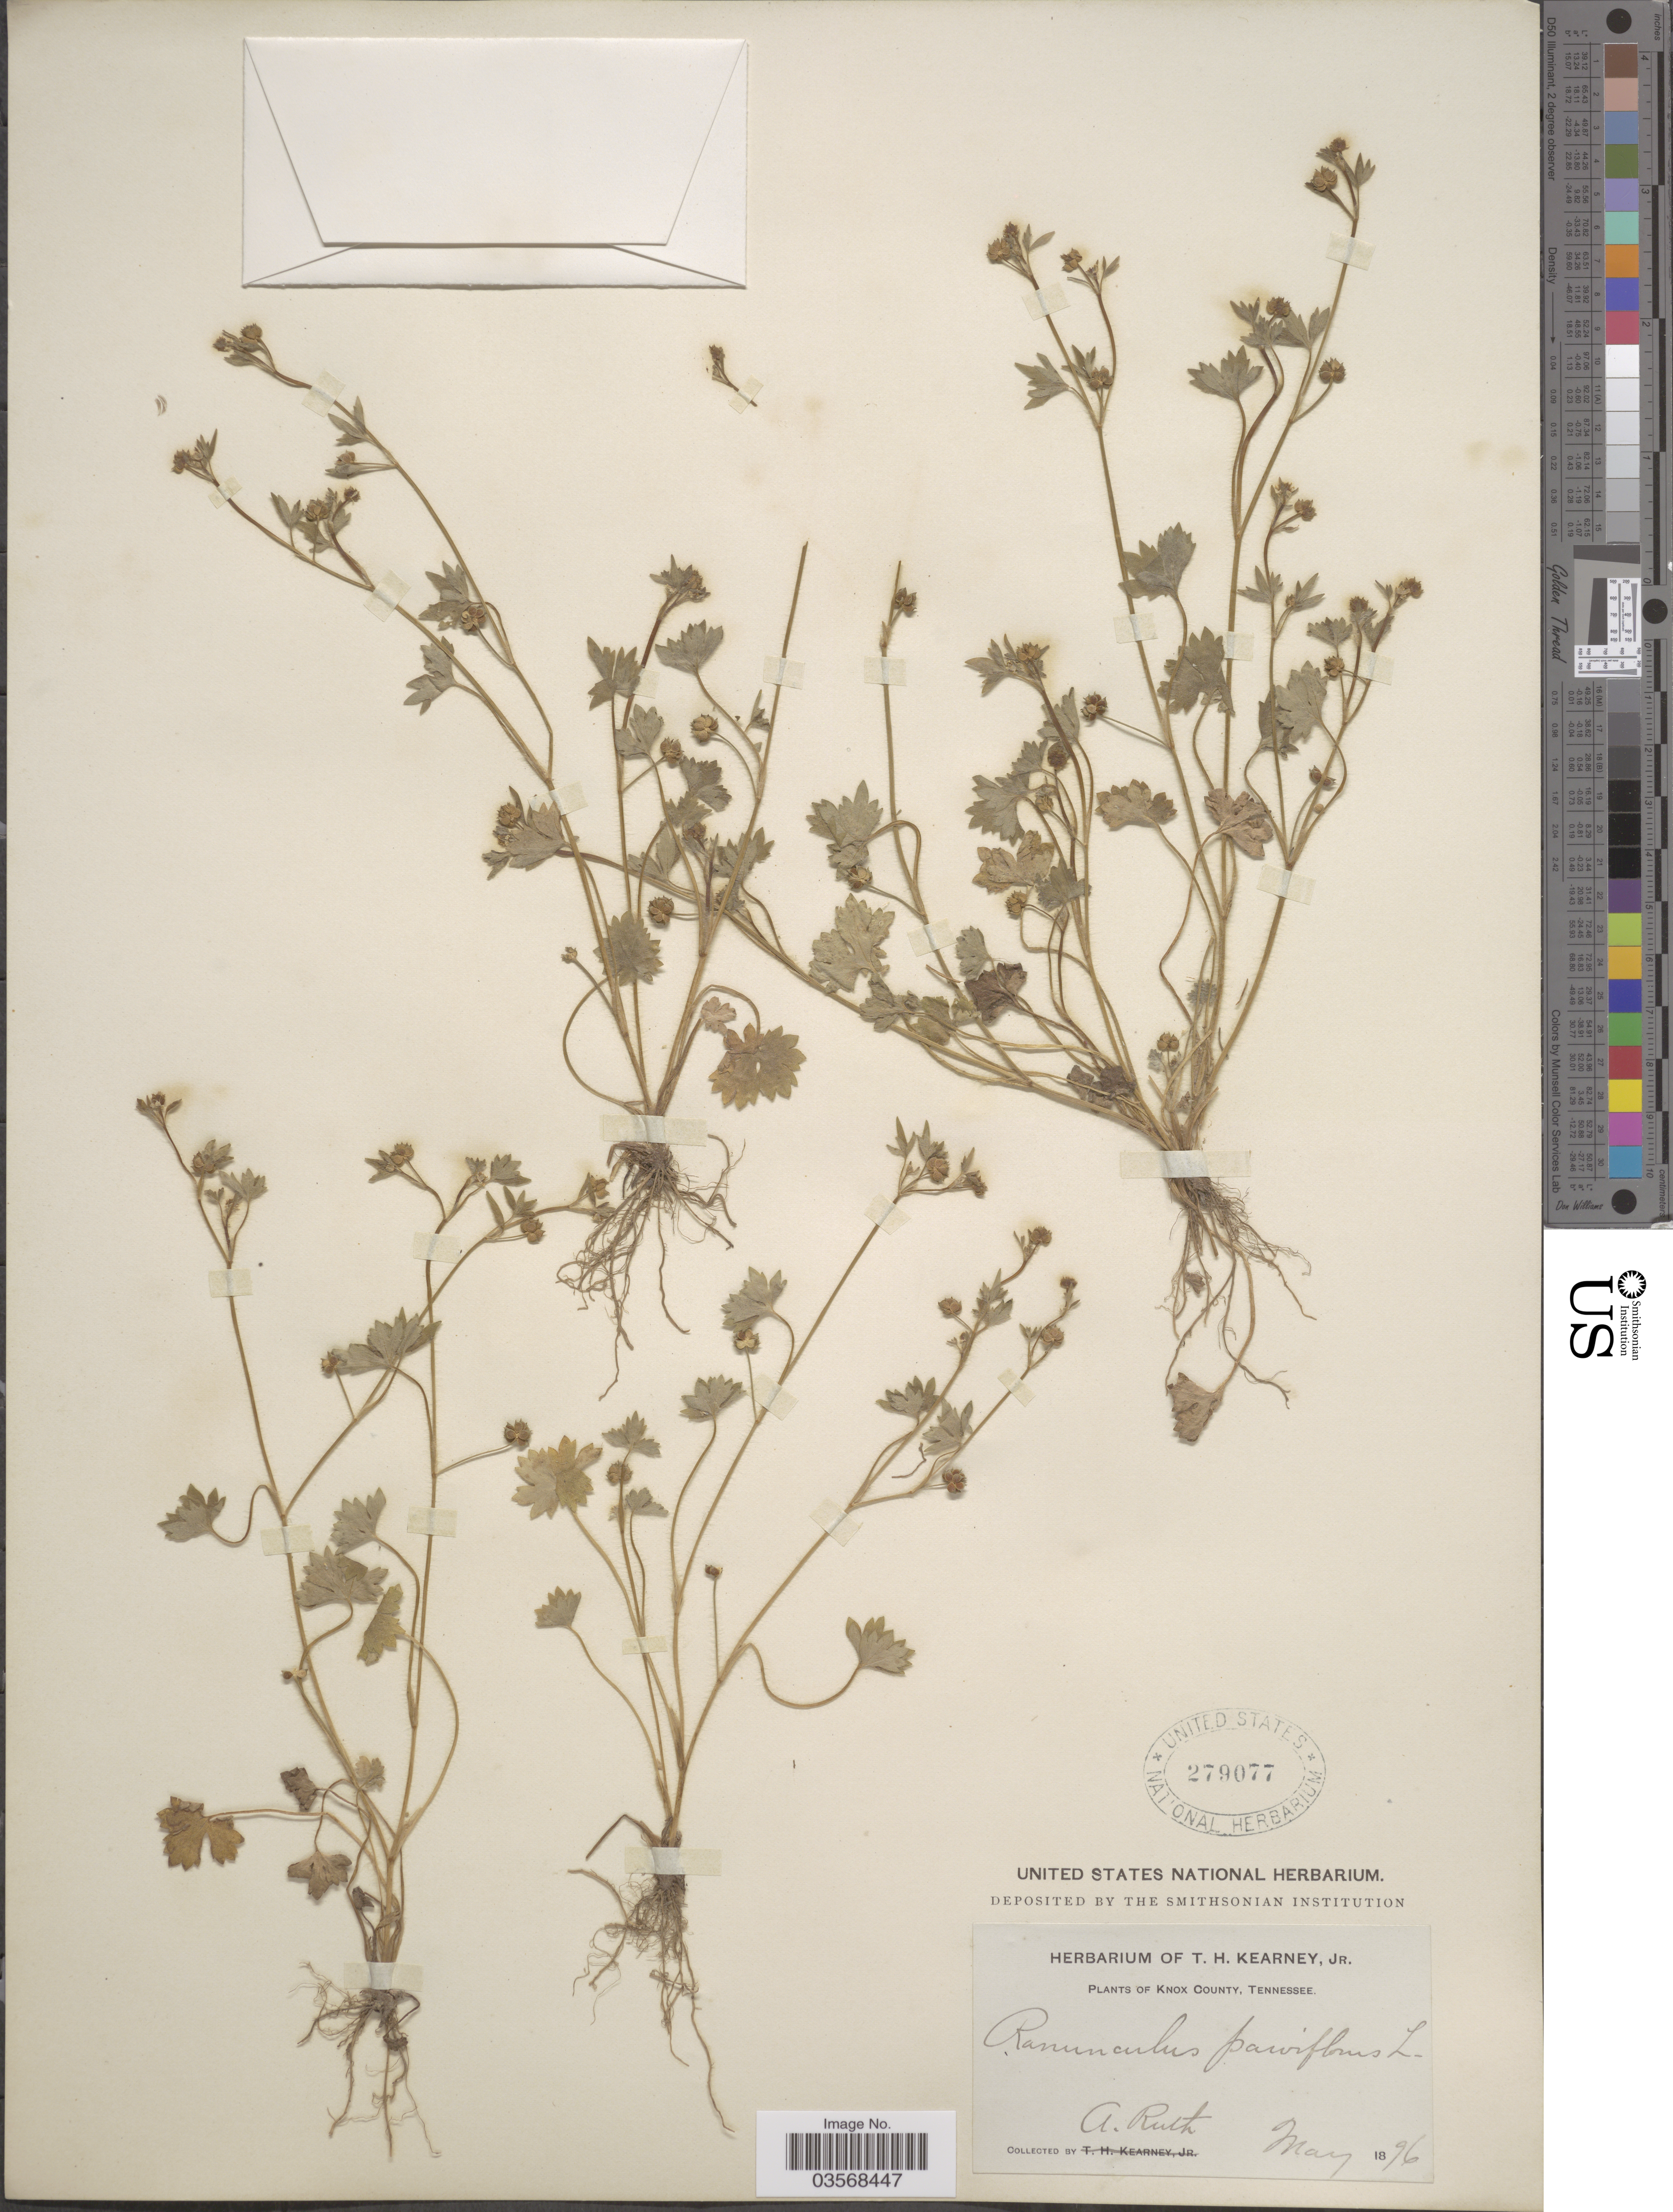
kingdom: Plantae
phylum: Tracheophyta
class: Magnoliopsida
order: Ranunculales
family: Ranunculaceae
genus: Ranunculus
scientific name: Ranunculus parviflorus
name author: L.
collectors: A. Ruth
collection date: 1896-05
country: United States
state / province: Tennessee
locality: Knox County.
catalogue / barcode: US 279077